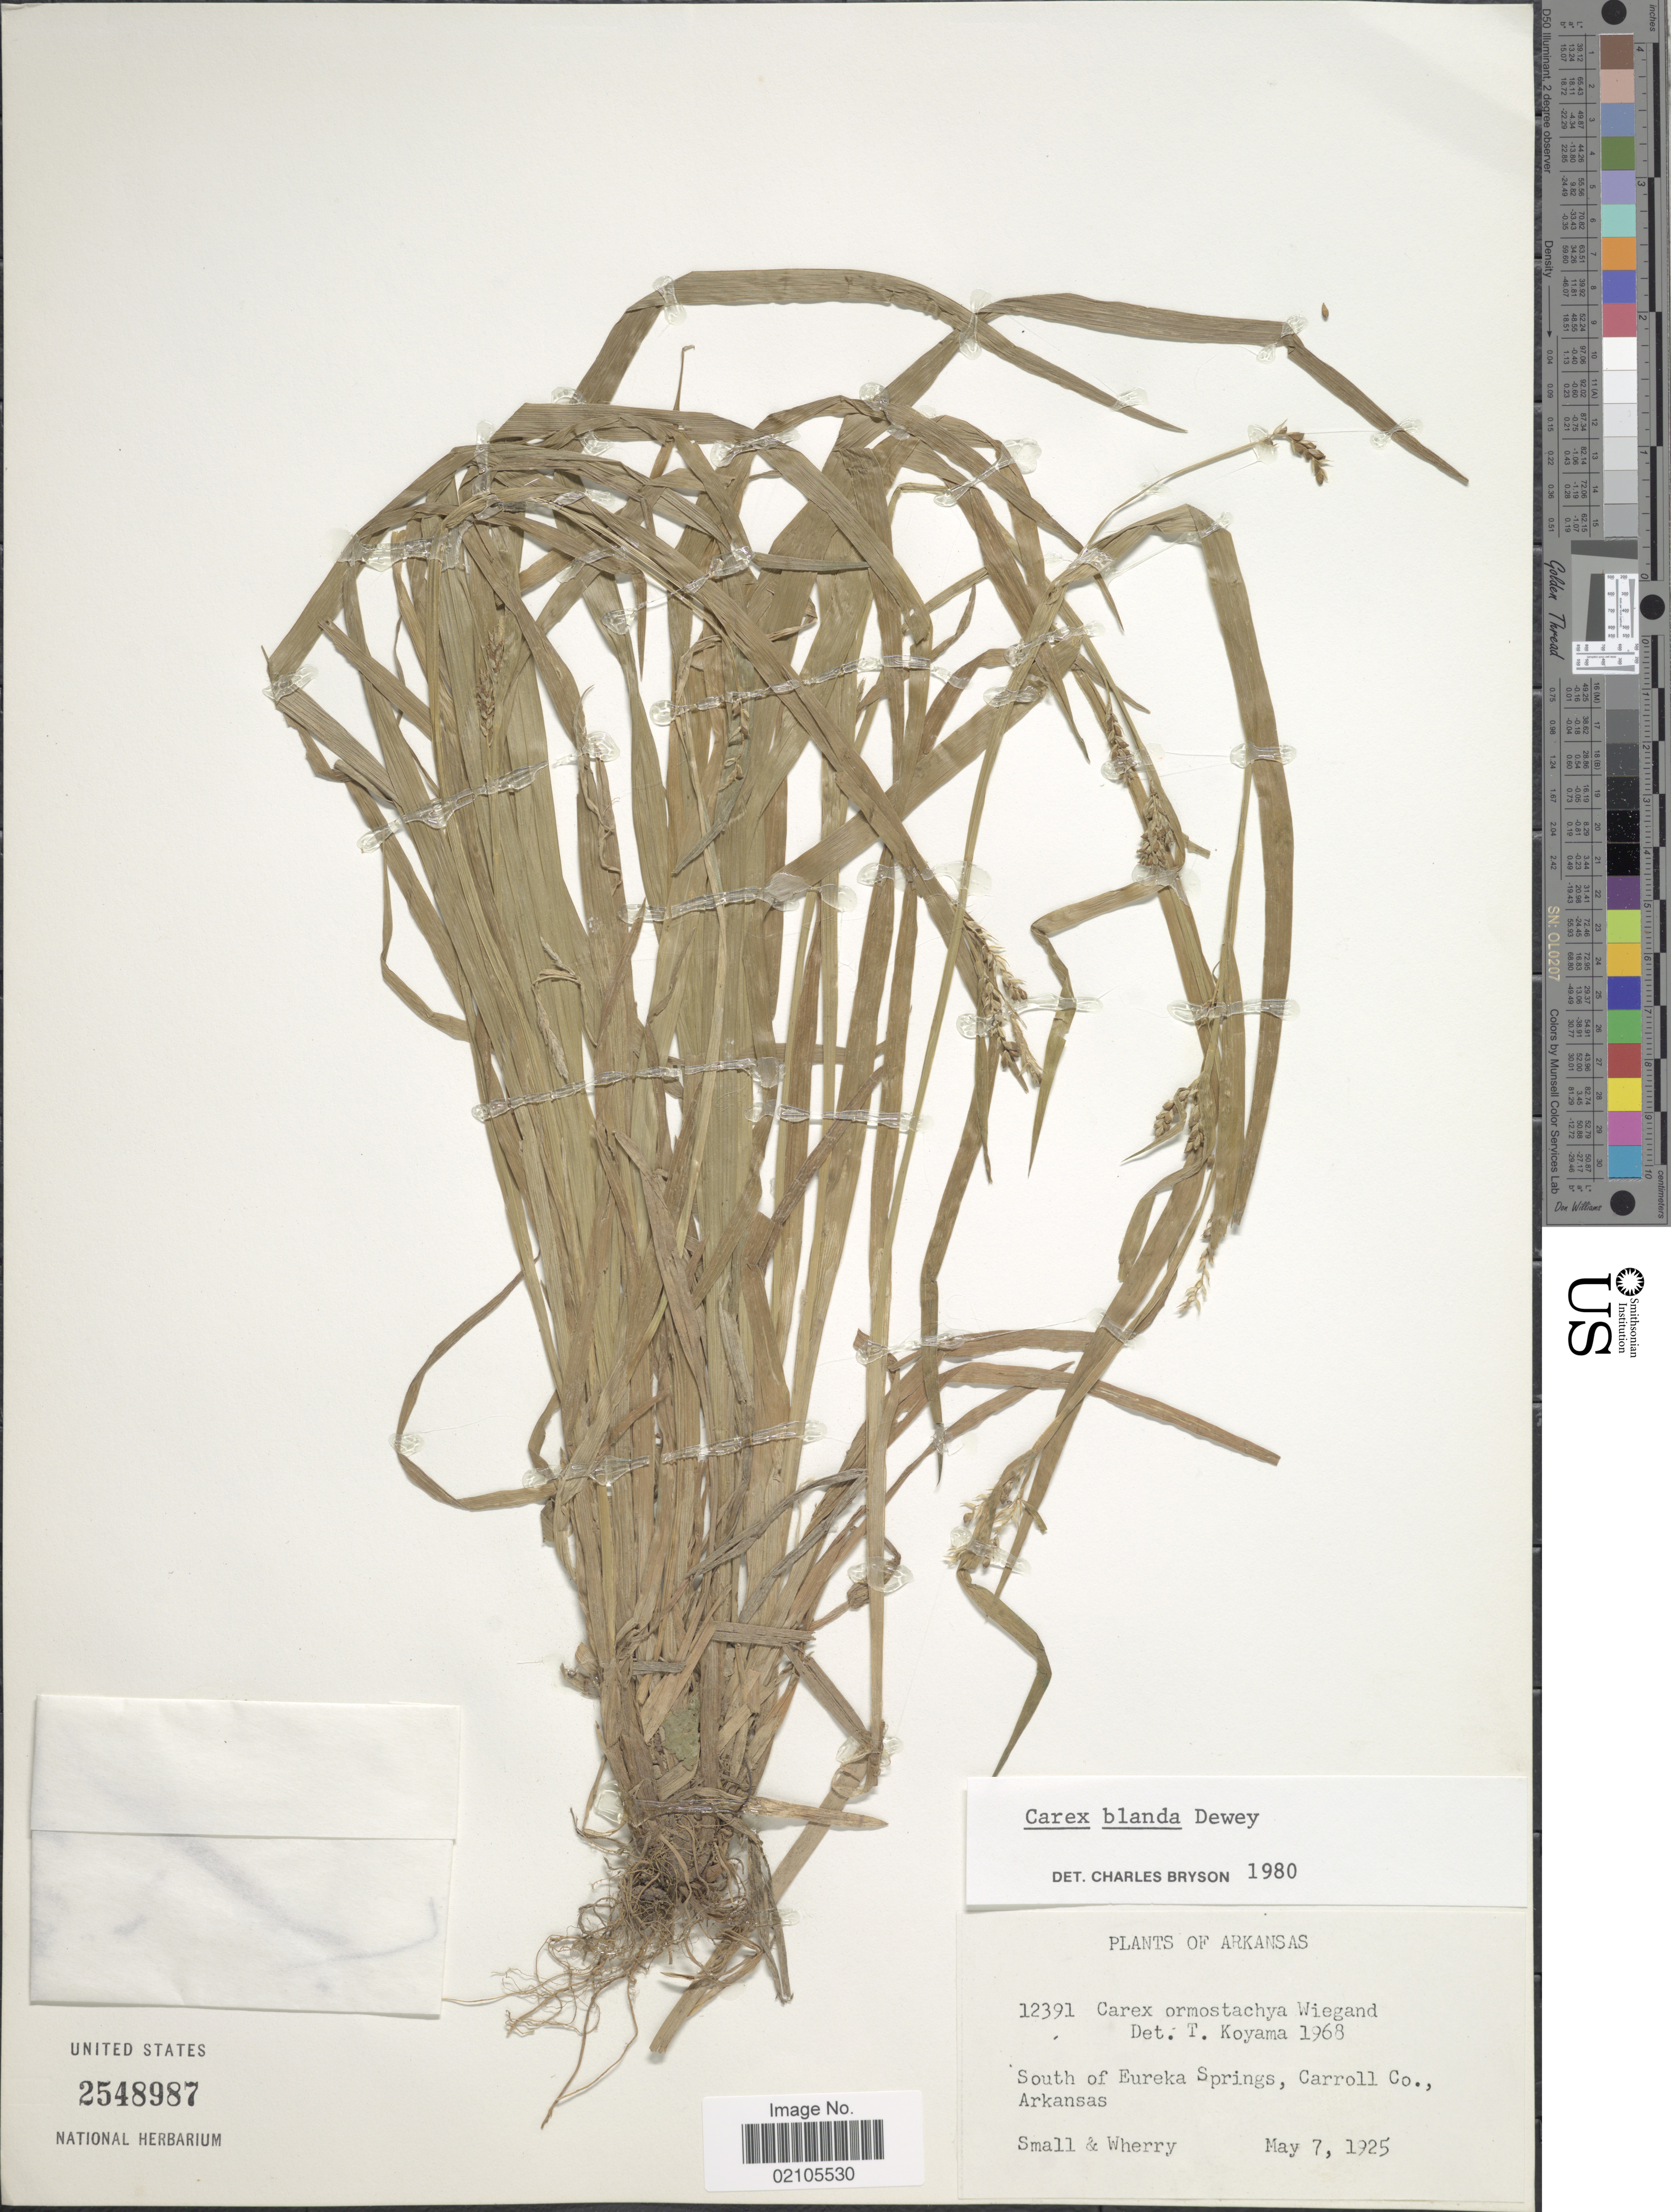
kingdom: Plantae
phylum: Tracheophyta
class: Liliopsida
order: Poales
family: Cyperaceae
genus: Carex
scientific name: Carex blanda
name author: Dewey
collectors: -- Small & -- Wherry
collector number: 12391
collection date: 1925-05-07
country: United States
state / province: Arkansas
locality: South of Eureka Springs, Carroll Co.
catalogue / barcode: US 2548987